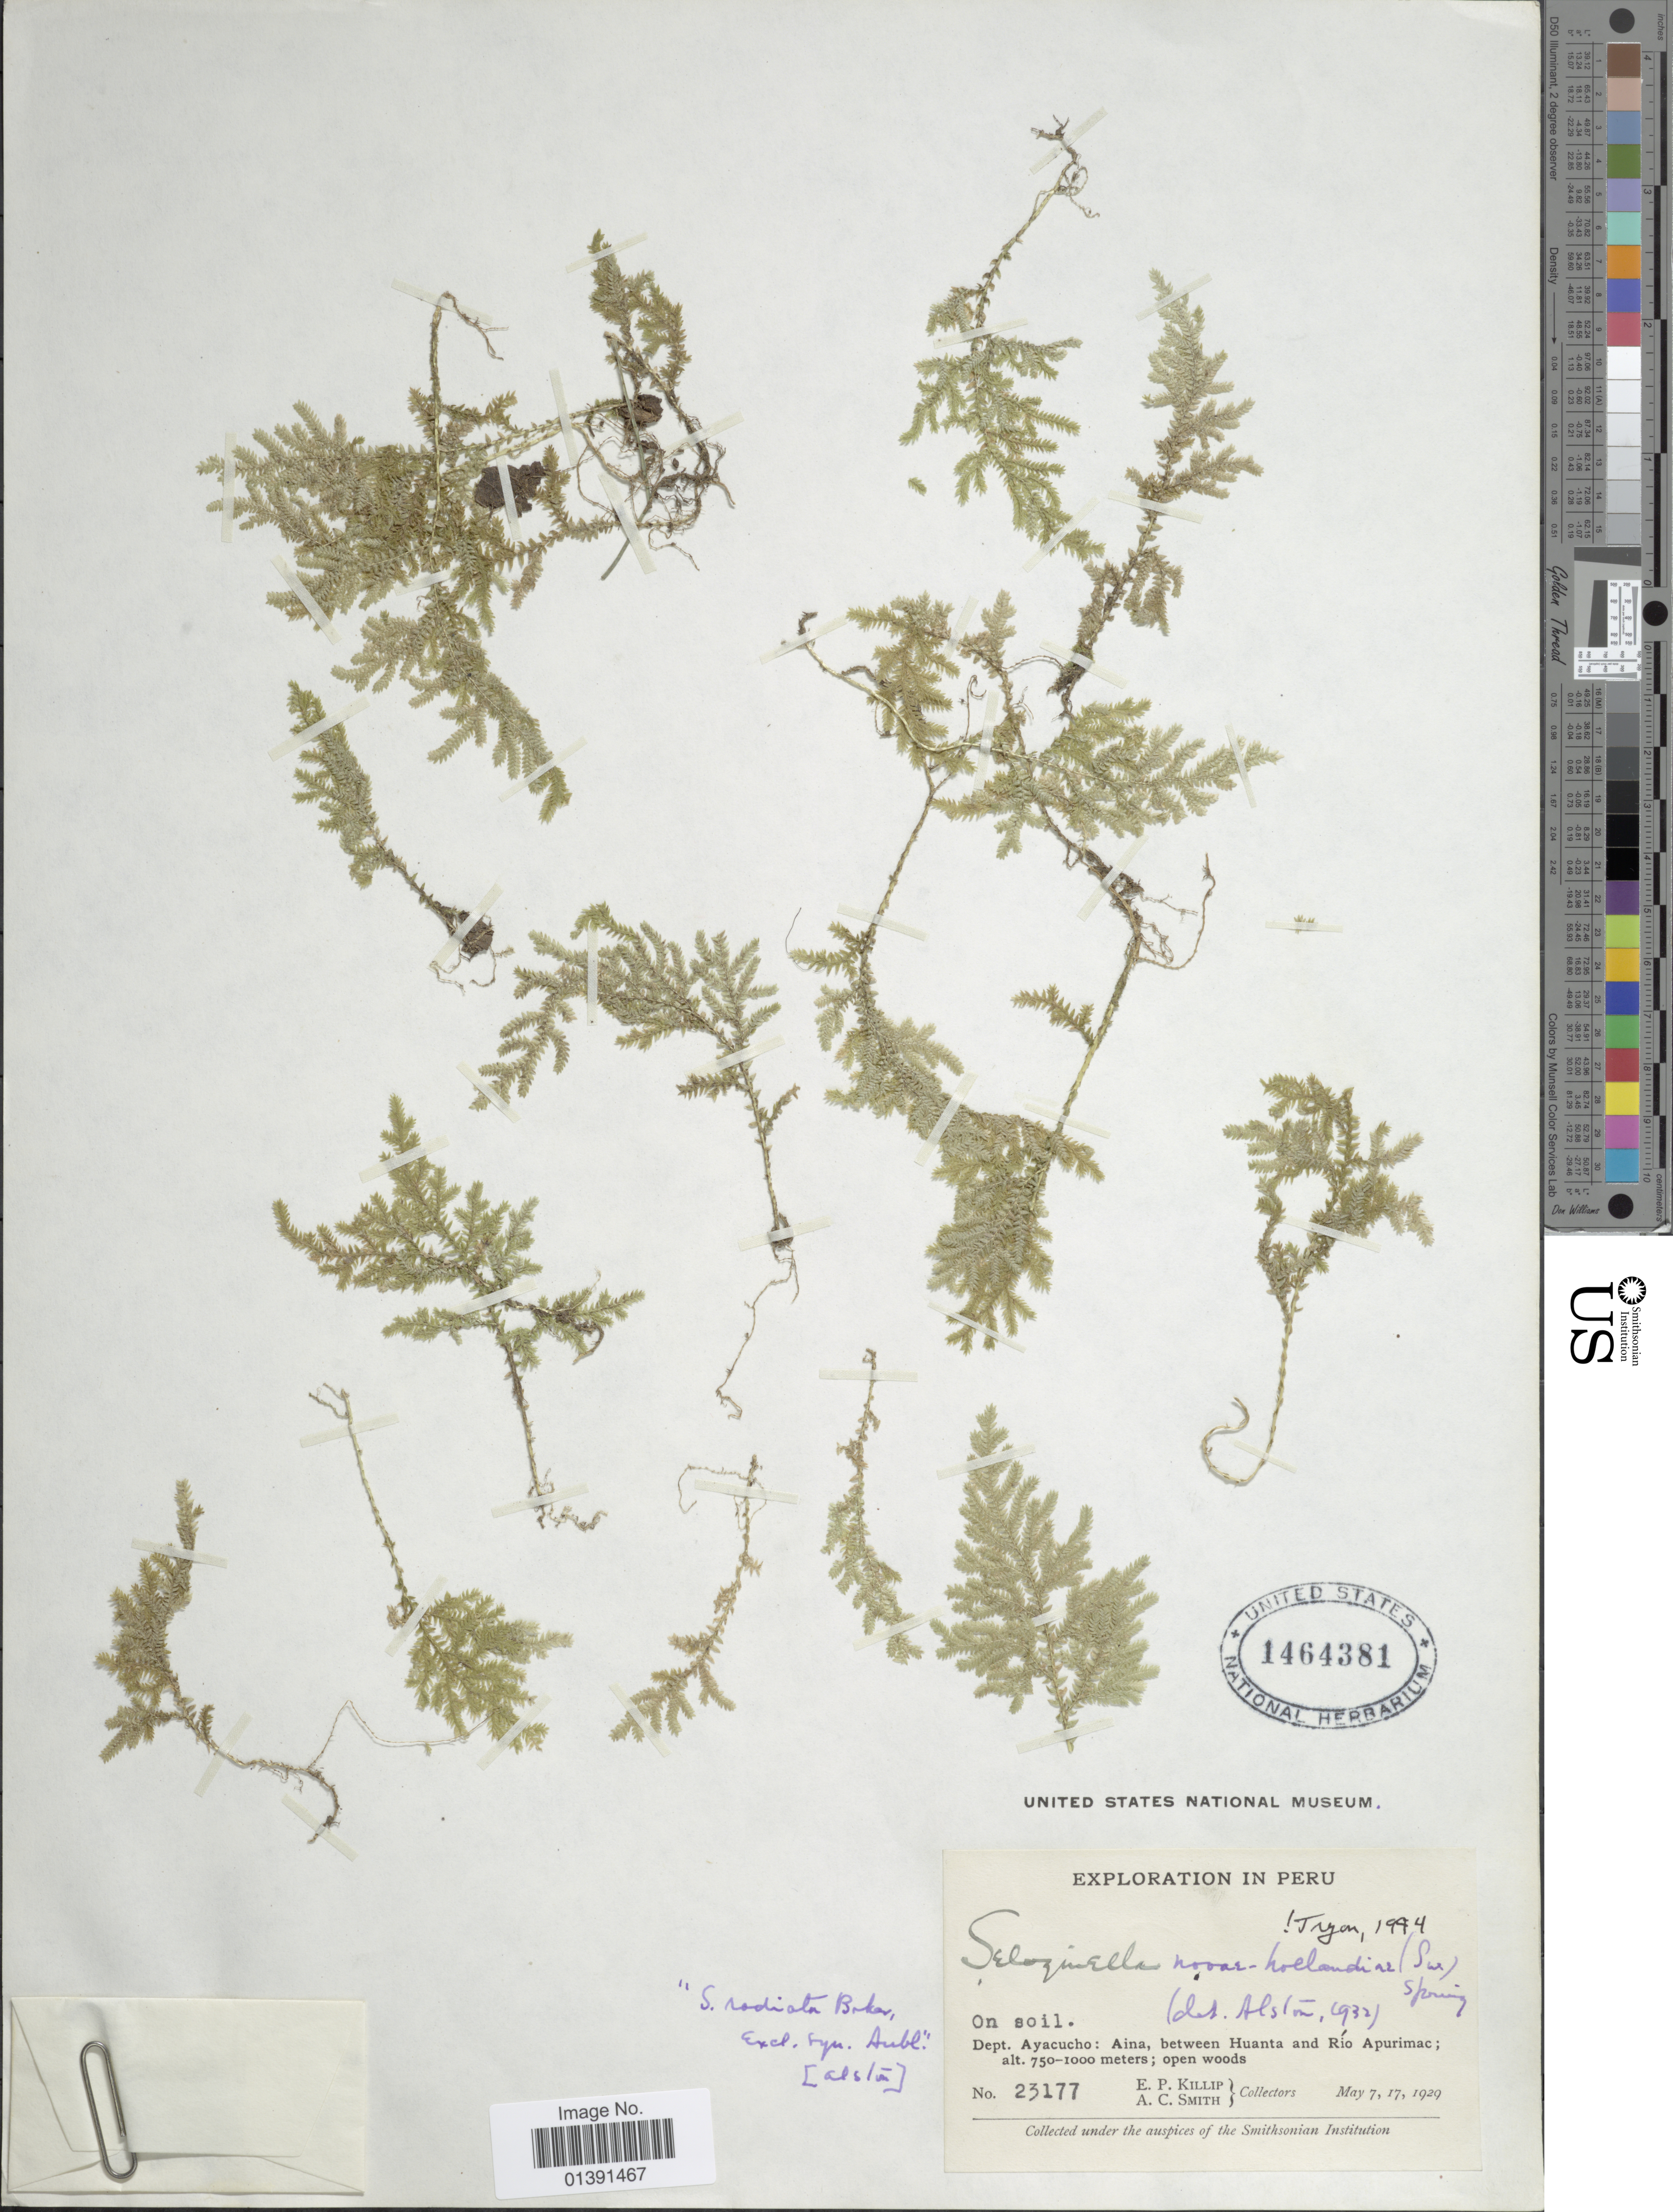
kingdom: Plantae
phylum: Tracheophyta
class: Lycopodiopsida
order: Selaginellales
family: Selaginellaceae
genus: Selaginella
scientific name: Selaginella novae-hollandiae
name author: (Sw.) Spring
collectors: E. P. Killip & A. C. Smith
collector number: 23177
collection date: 1929-05-07/1929-05-17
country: Peru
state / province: Ayacucho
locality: Aina, between Huanta and Rio Apurimac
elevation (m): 750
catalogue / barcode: US 1464381